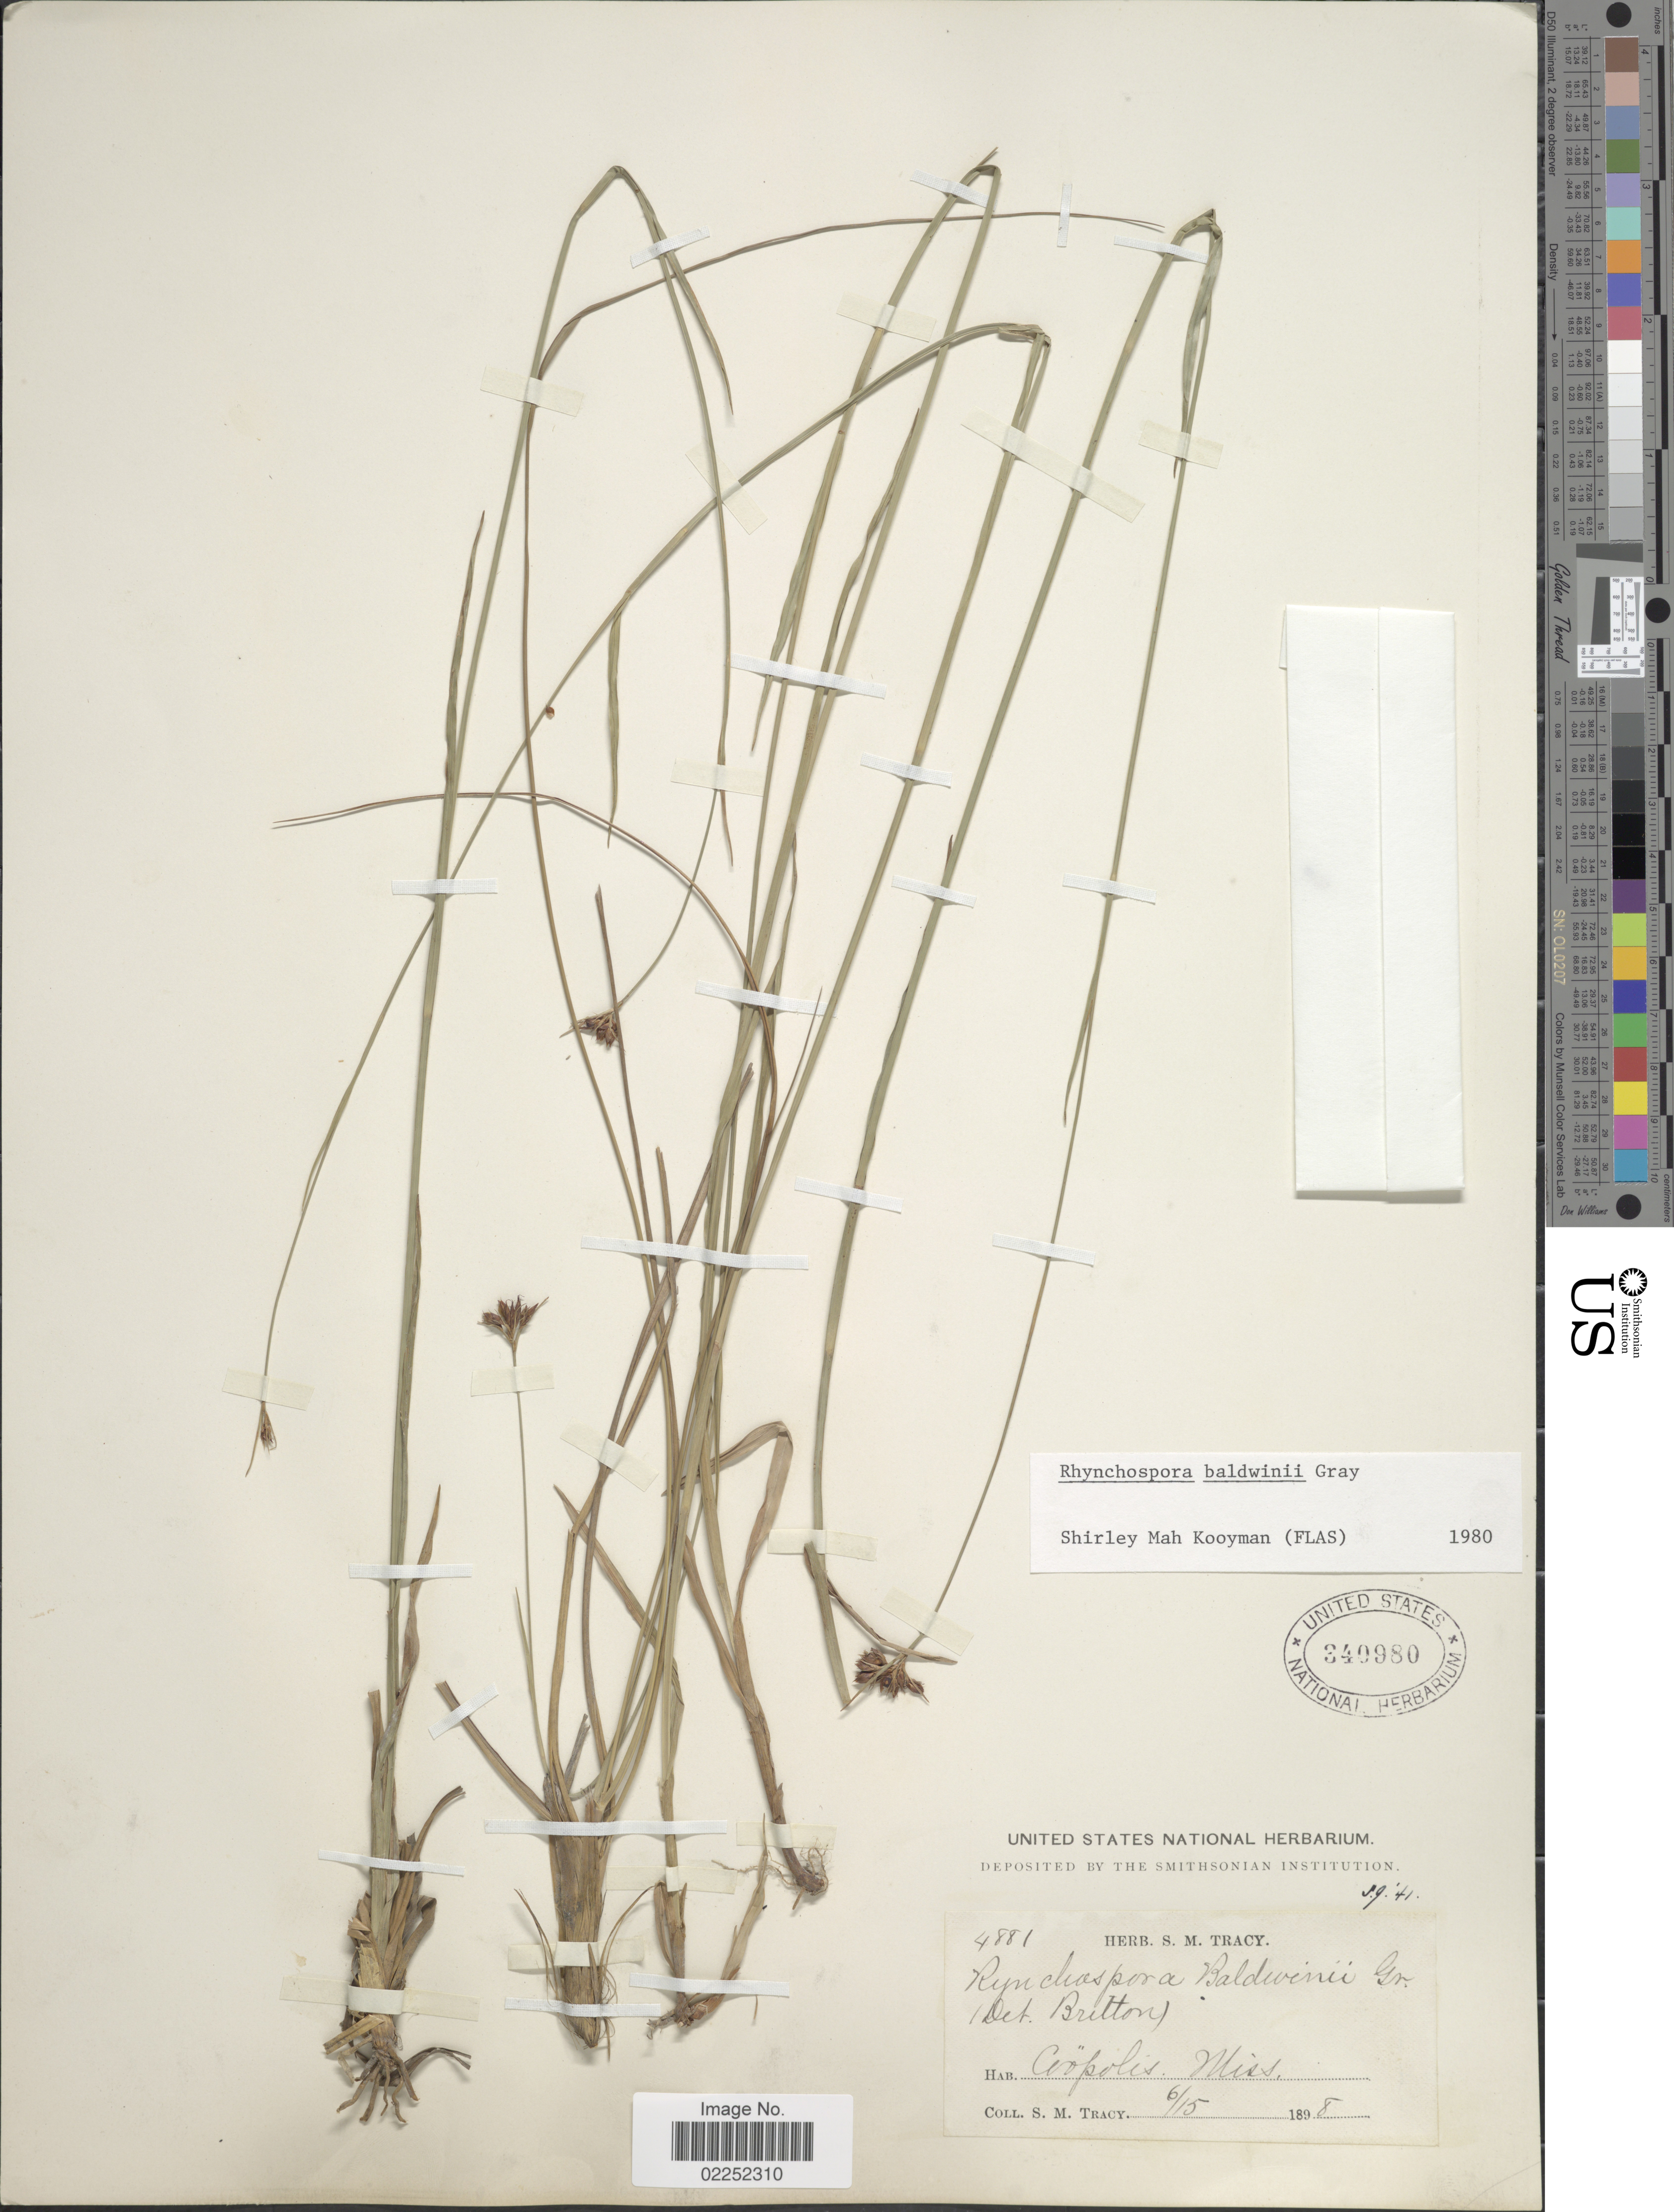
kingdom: Plantae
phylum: Tracheophyta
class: Liliopsida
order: Poales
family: Cyperaceae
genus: Rhynchospora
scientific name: Rhynchospora baldwinii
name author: A. Gray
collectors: S. M. Tracy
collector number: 4881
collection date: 1898-06-15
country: United States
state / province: Mississippi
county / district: Harrison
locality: Coopolis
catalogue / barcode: US 340980